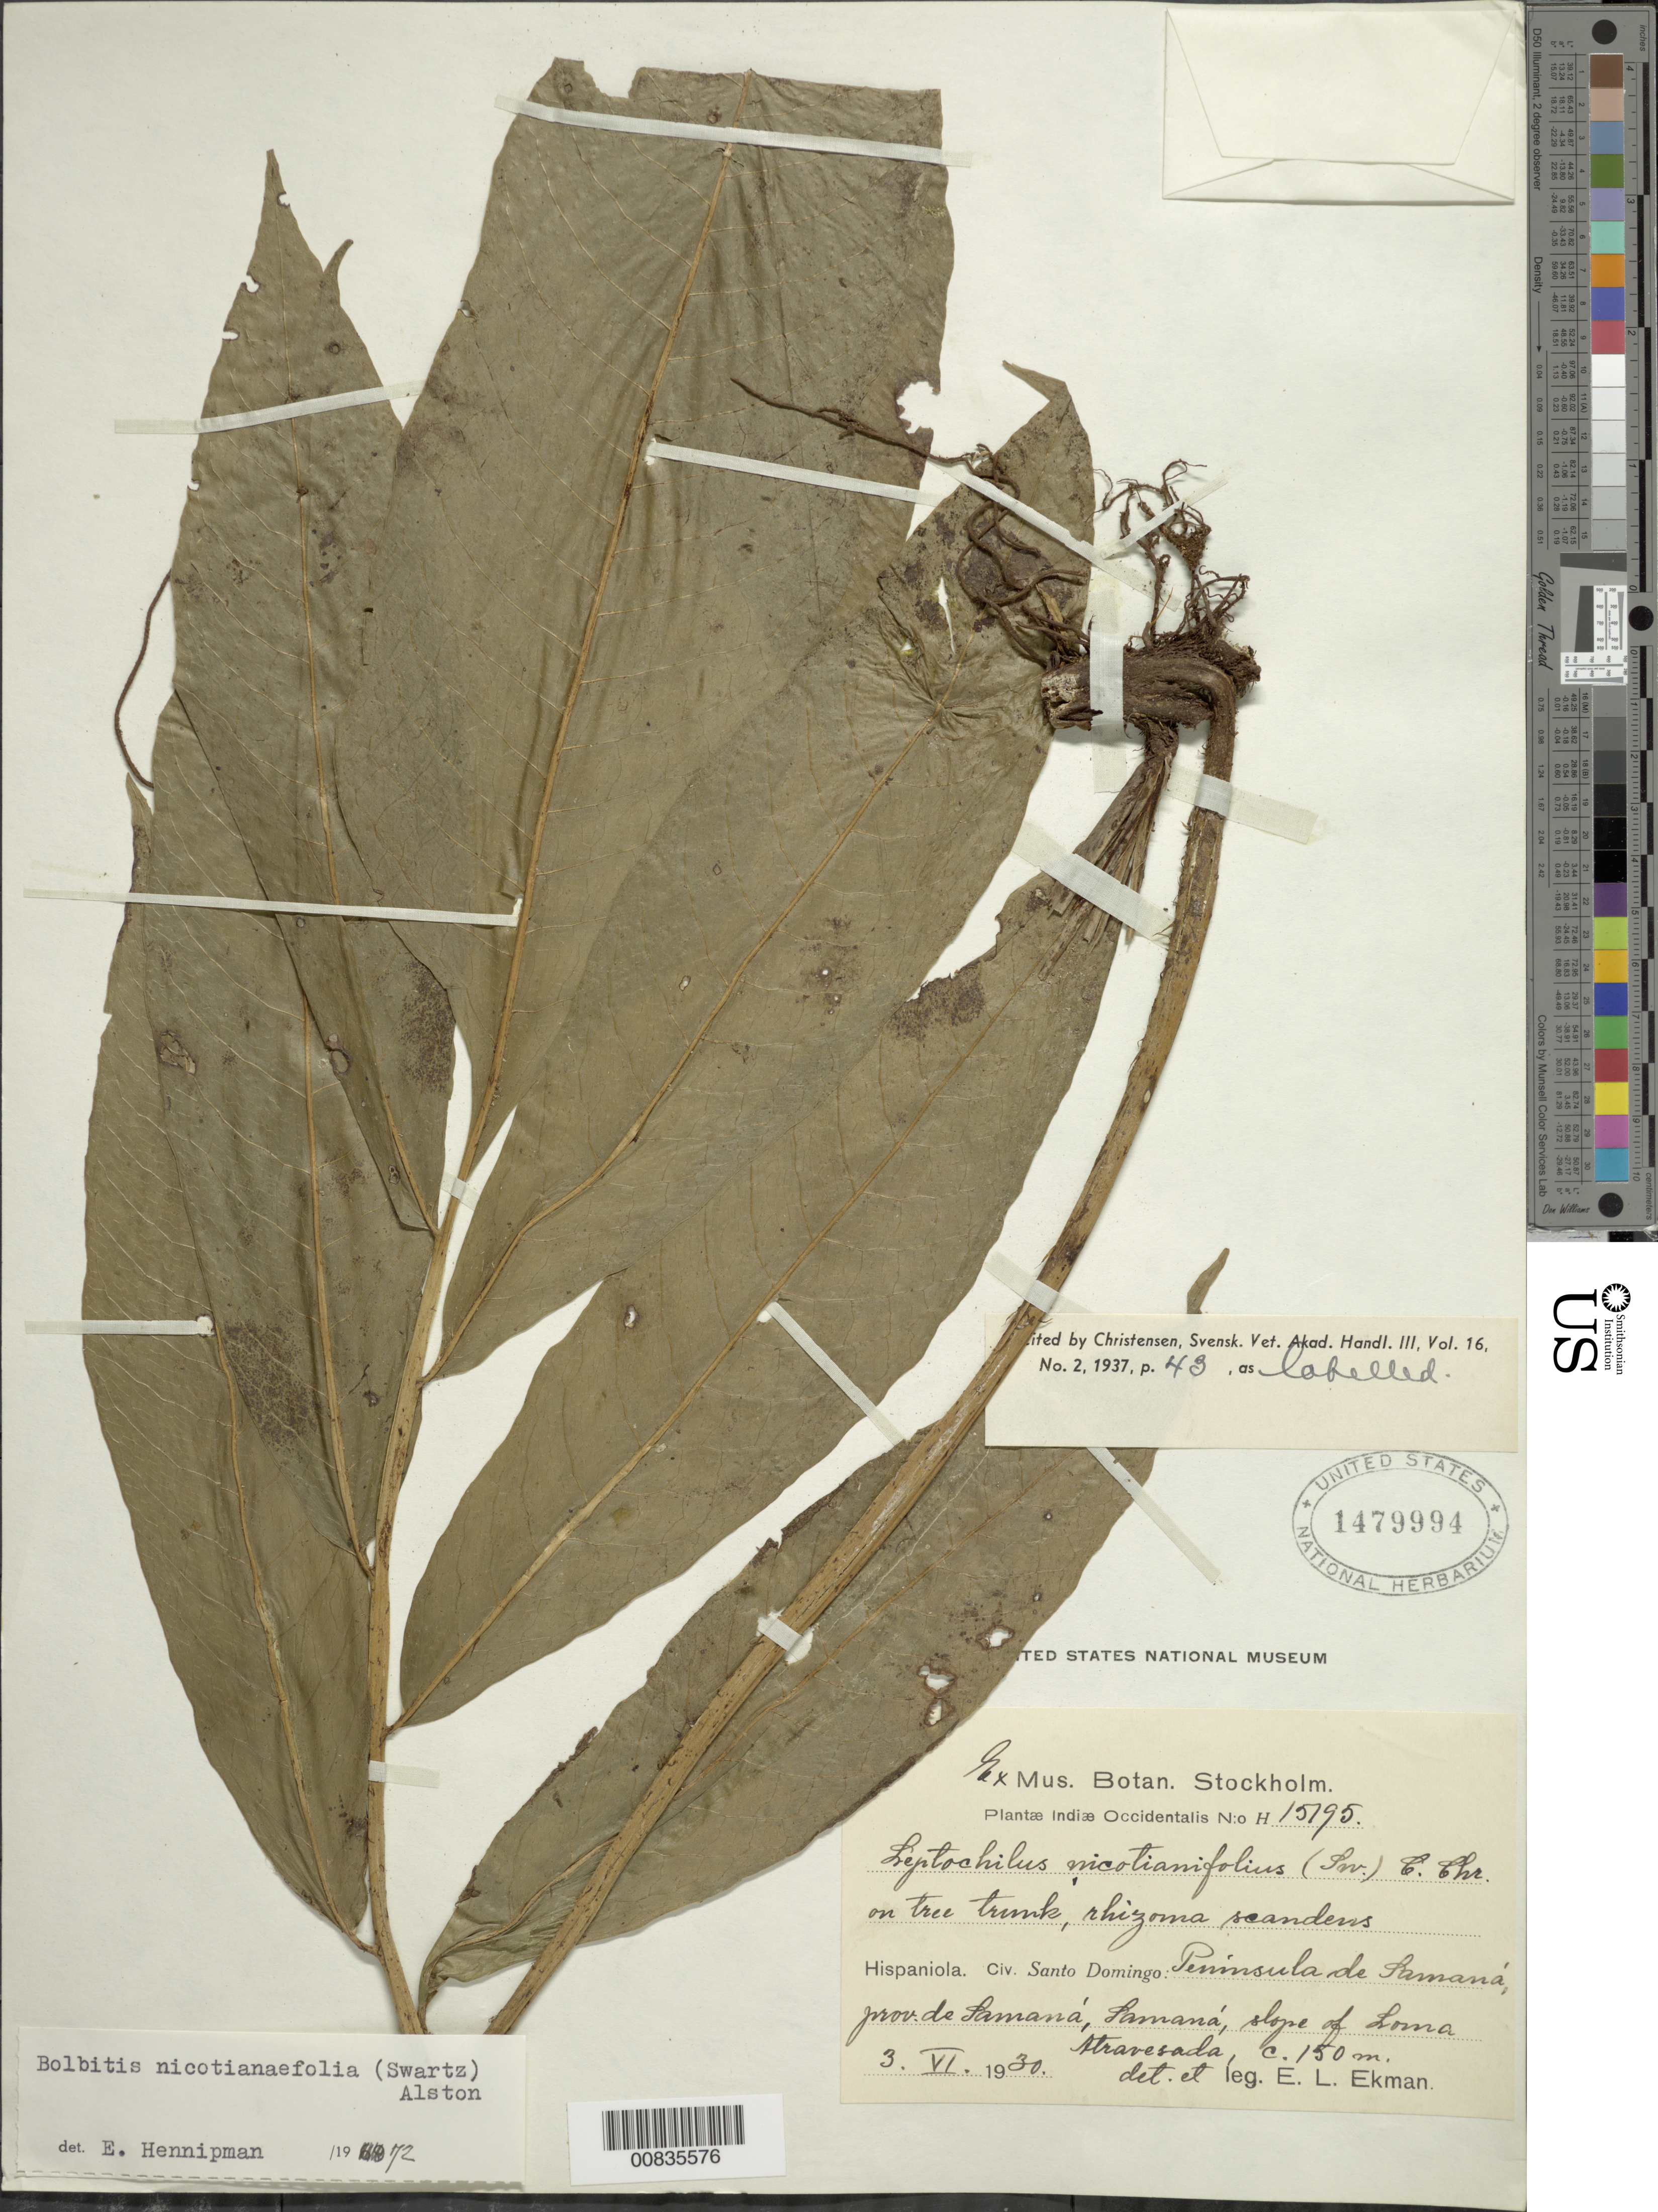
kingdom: Plantae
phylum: Tracheophyta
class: Polypodiopsida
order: Polypodiales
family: Dryopteridaceae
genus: Mickelia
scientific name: Mickelia nicotianifolia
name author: (Sw.) R.C. Moran et al.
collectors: E. L. Ekman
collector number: H 15195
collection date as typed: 03 Jun 1920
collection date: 1920-06-03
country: Dominican Republic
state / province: Samana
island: Hispaniola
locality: Peninsula Samaná, Samaná, slope of Loma Atravesada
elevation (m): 150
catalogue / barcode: US 1479994